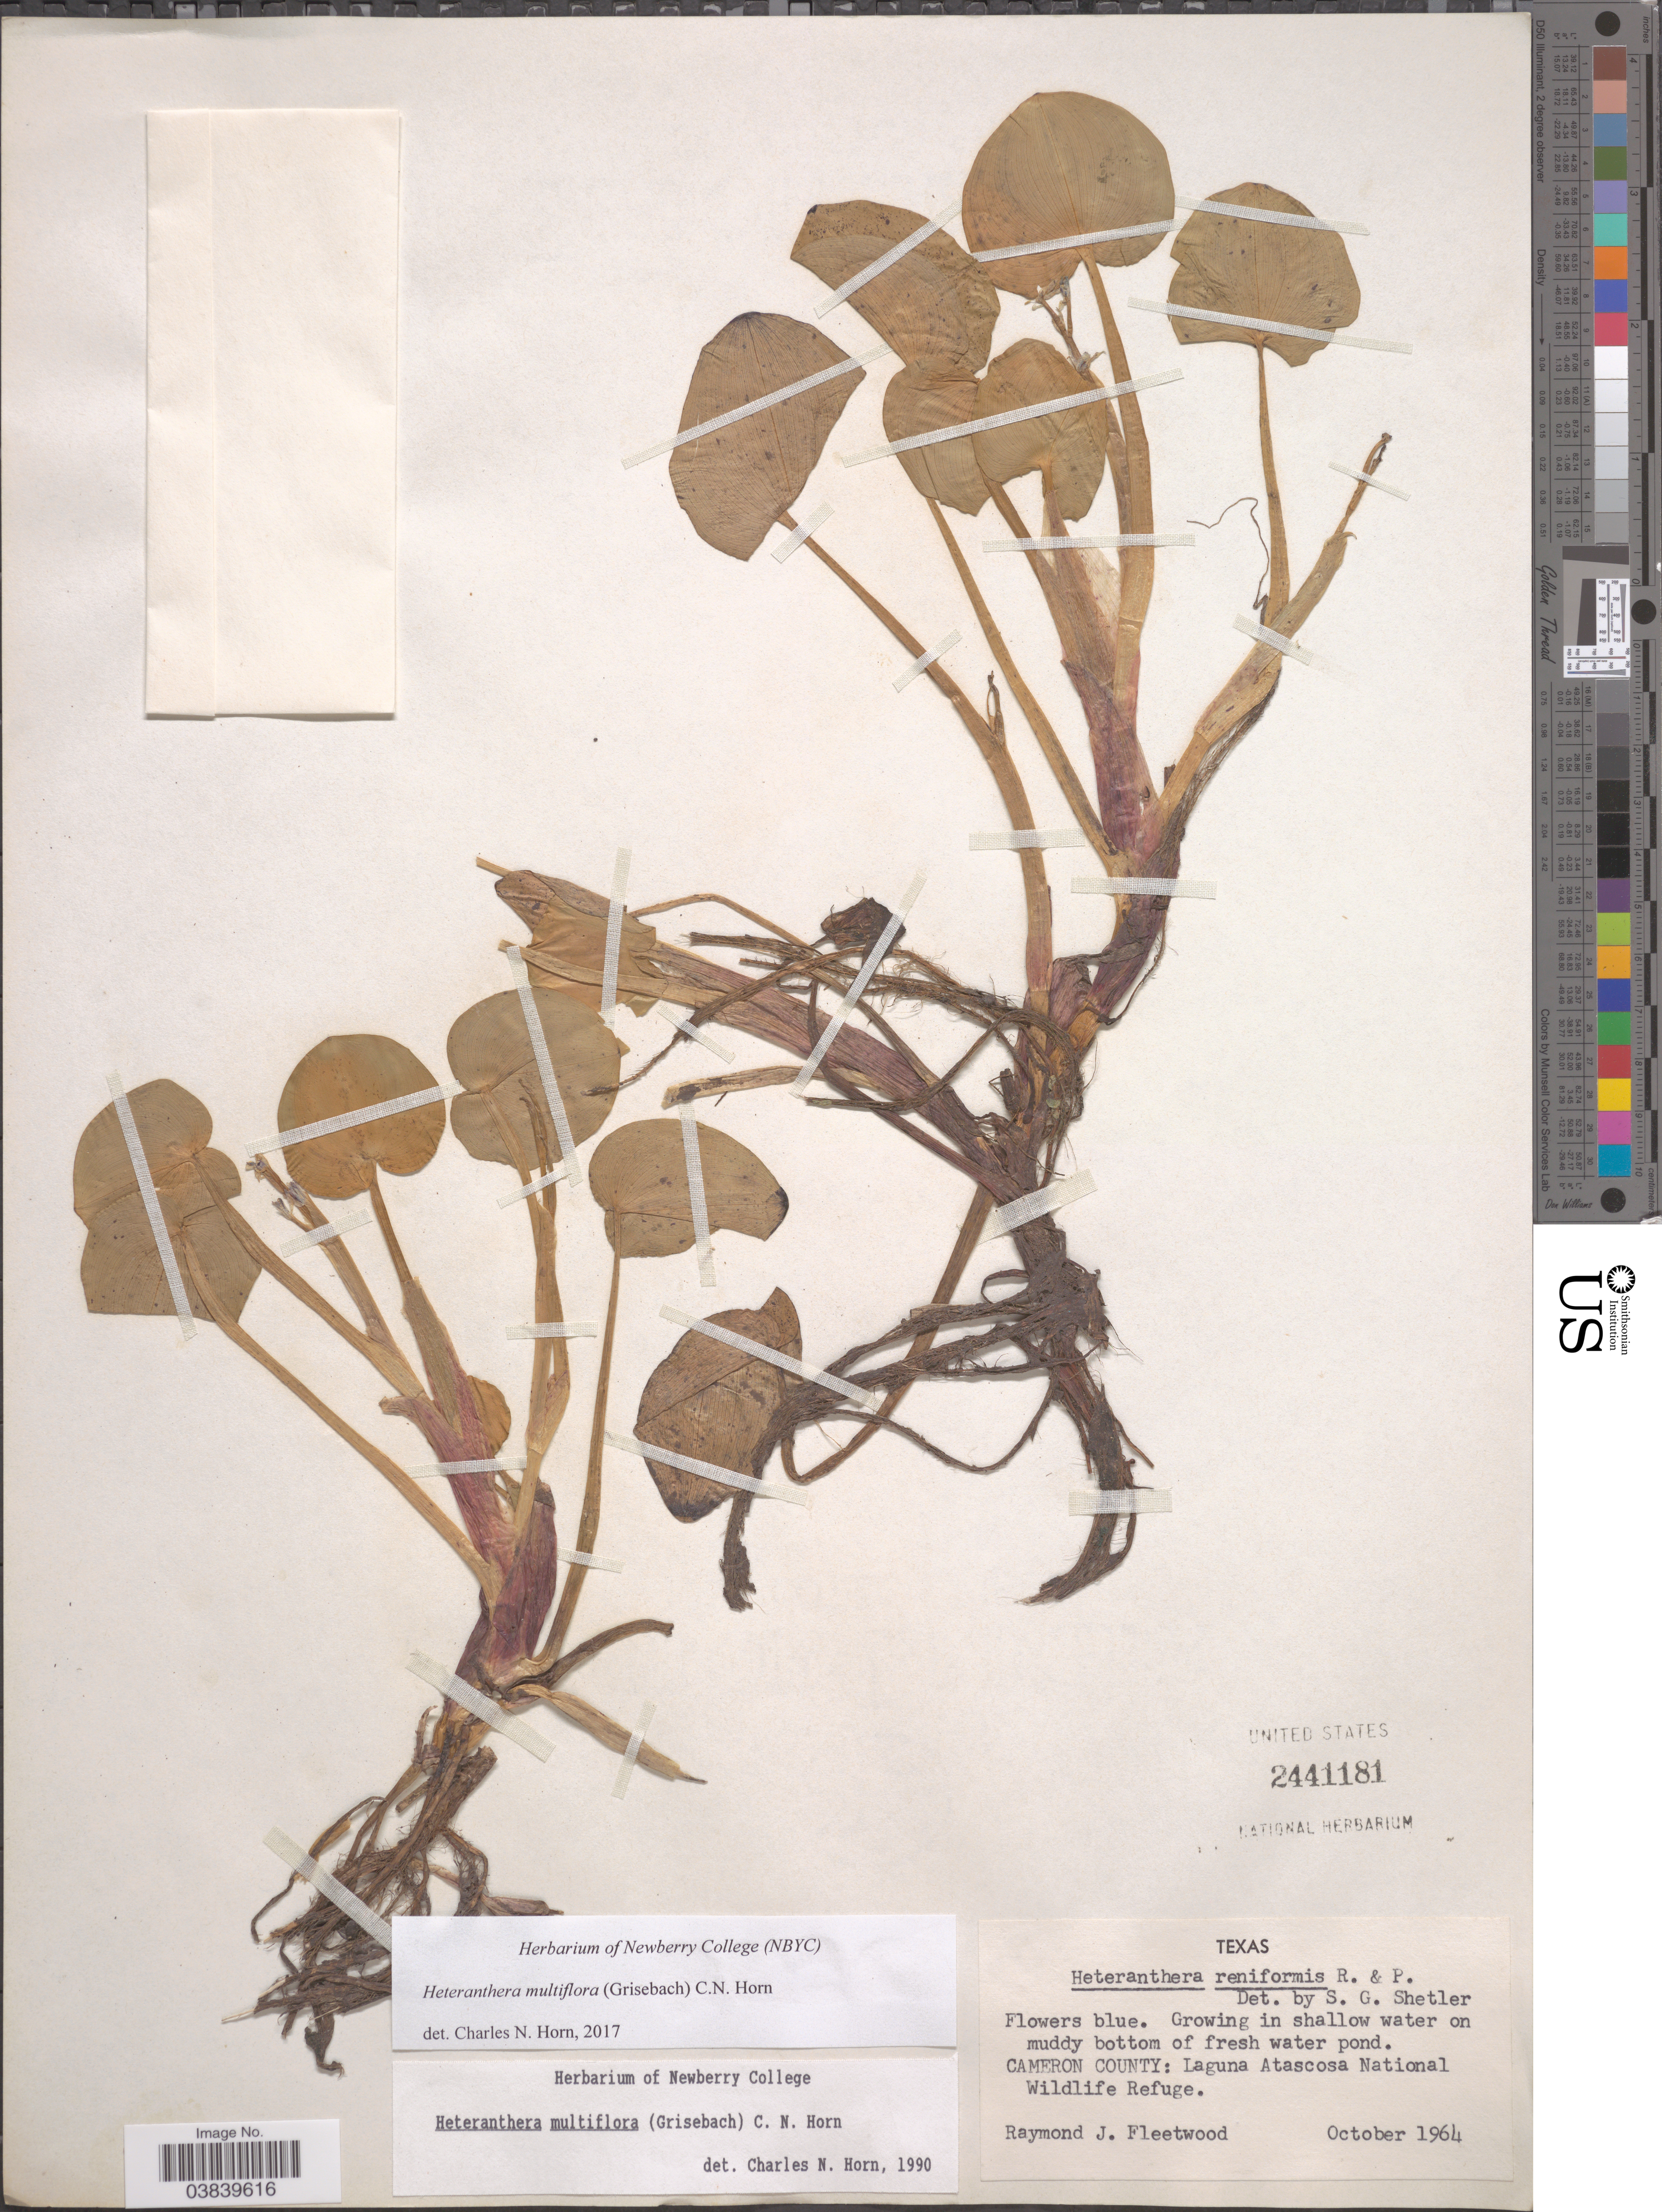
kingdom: Plantae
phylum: Tracheophyta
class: Liliopsida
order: Commelinales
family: Pontederiaceae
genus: Heteranthera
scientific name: Heteranthera multiflora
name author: (Griseb.) C.N. Horn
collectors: R. J. Fleetwood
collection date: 1964-10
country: United States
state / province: Texas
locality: Cameron County: Laguna Atascosa National Wildlife Refuge.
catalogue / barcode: US 2441181